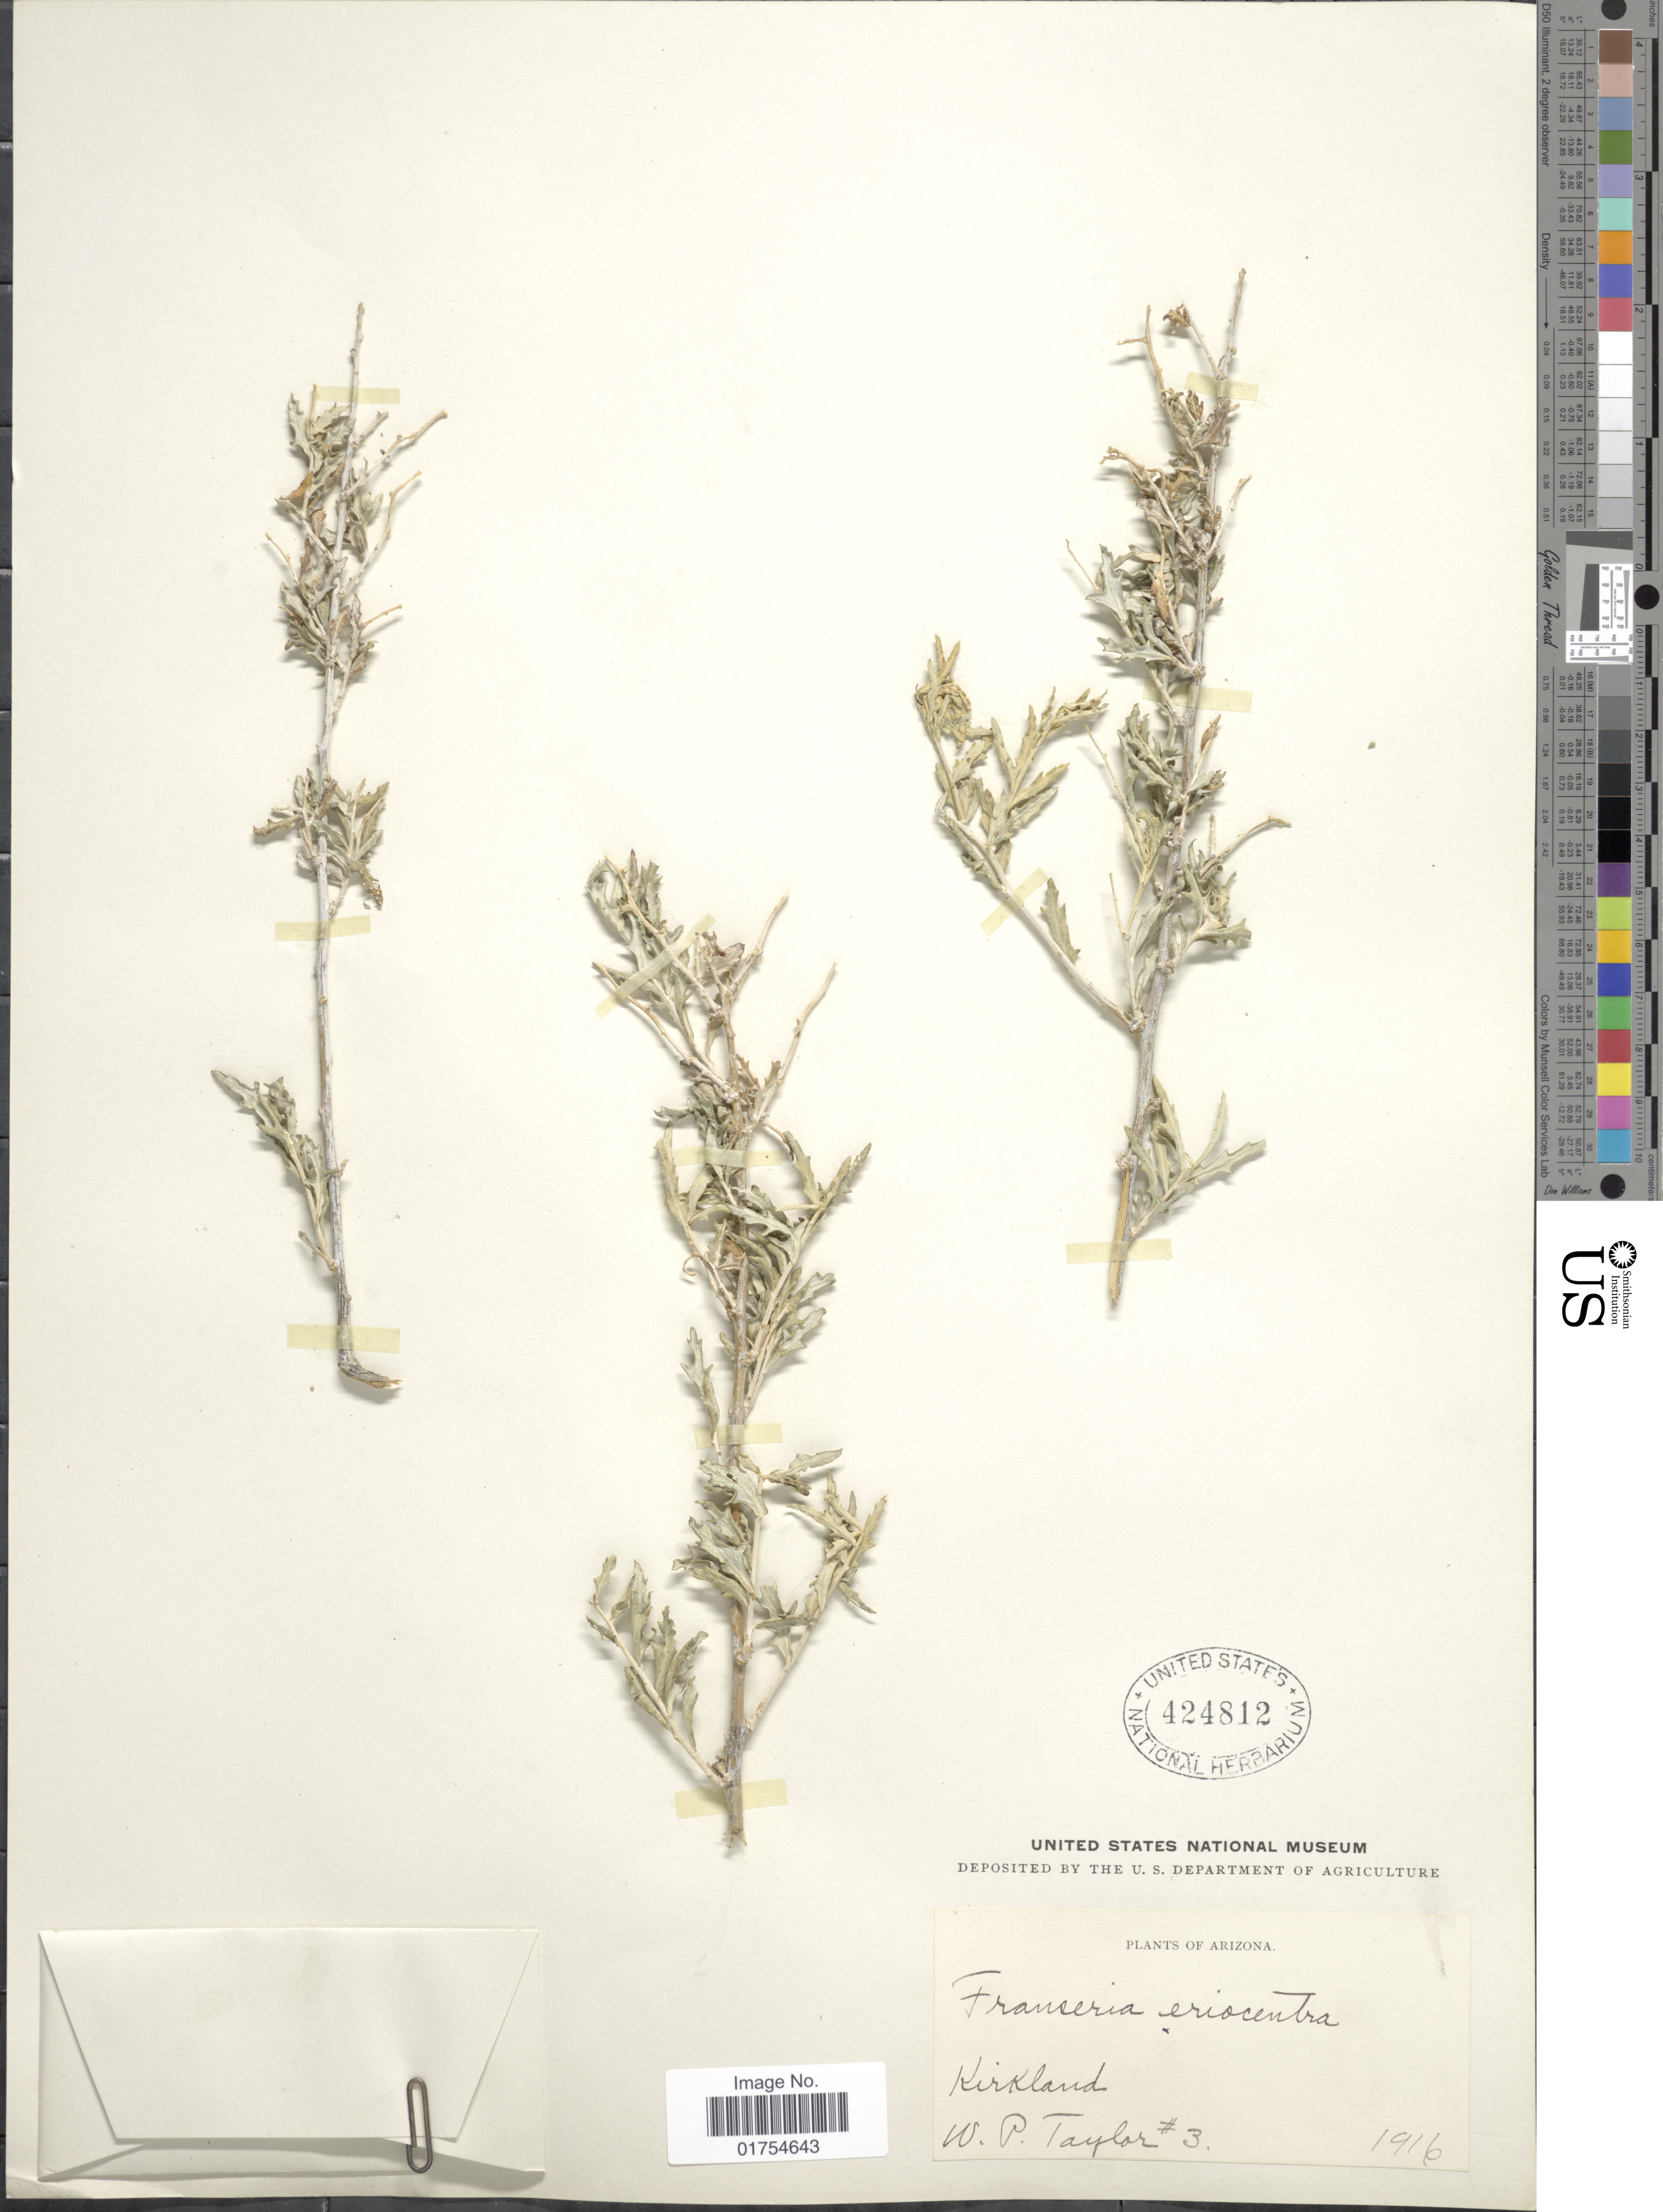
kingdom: Plantae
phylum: Tracheophyta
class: Magnoliopsida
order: Asterales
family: Asteraceae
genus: Franseria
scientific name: Franseria eriocentra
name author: A. Gray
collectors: W. P. Taylor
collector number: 3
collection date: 1916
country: United States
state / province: Arizona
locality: Kirkland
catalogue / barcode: US 424812